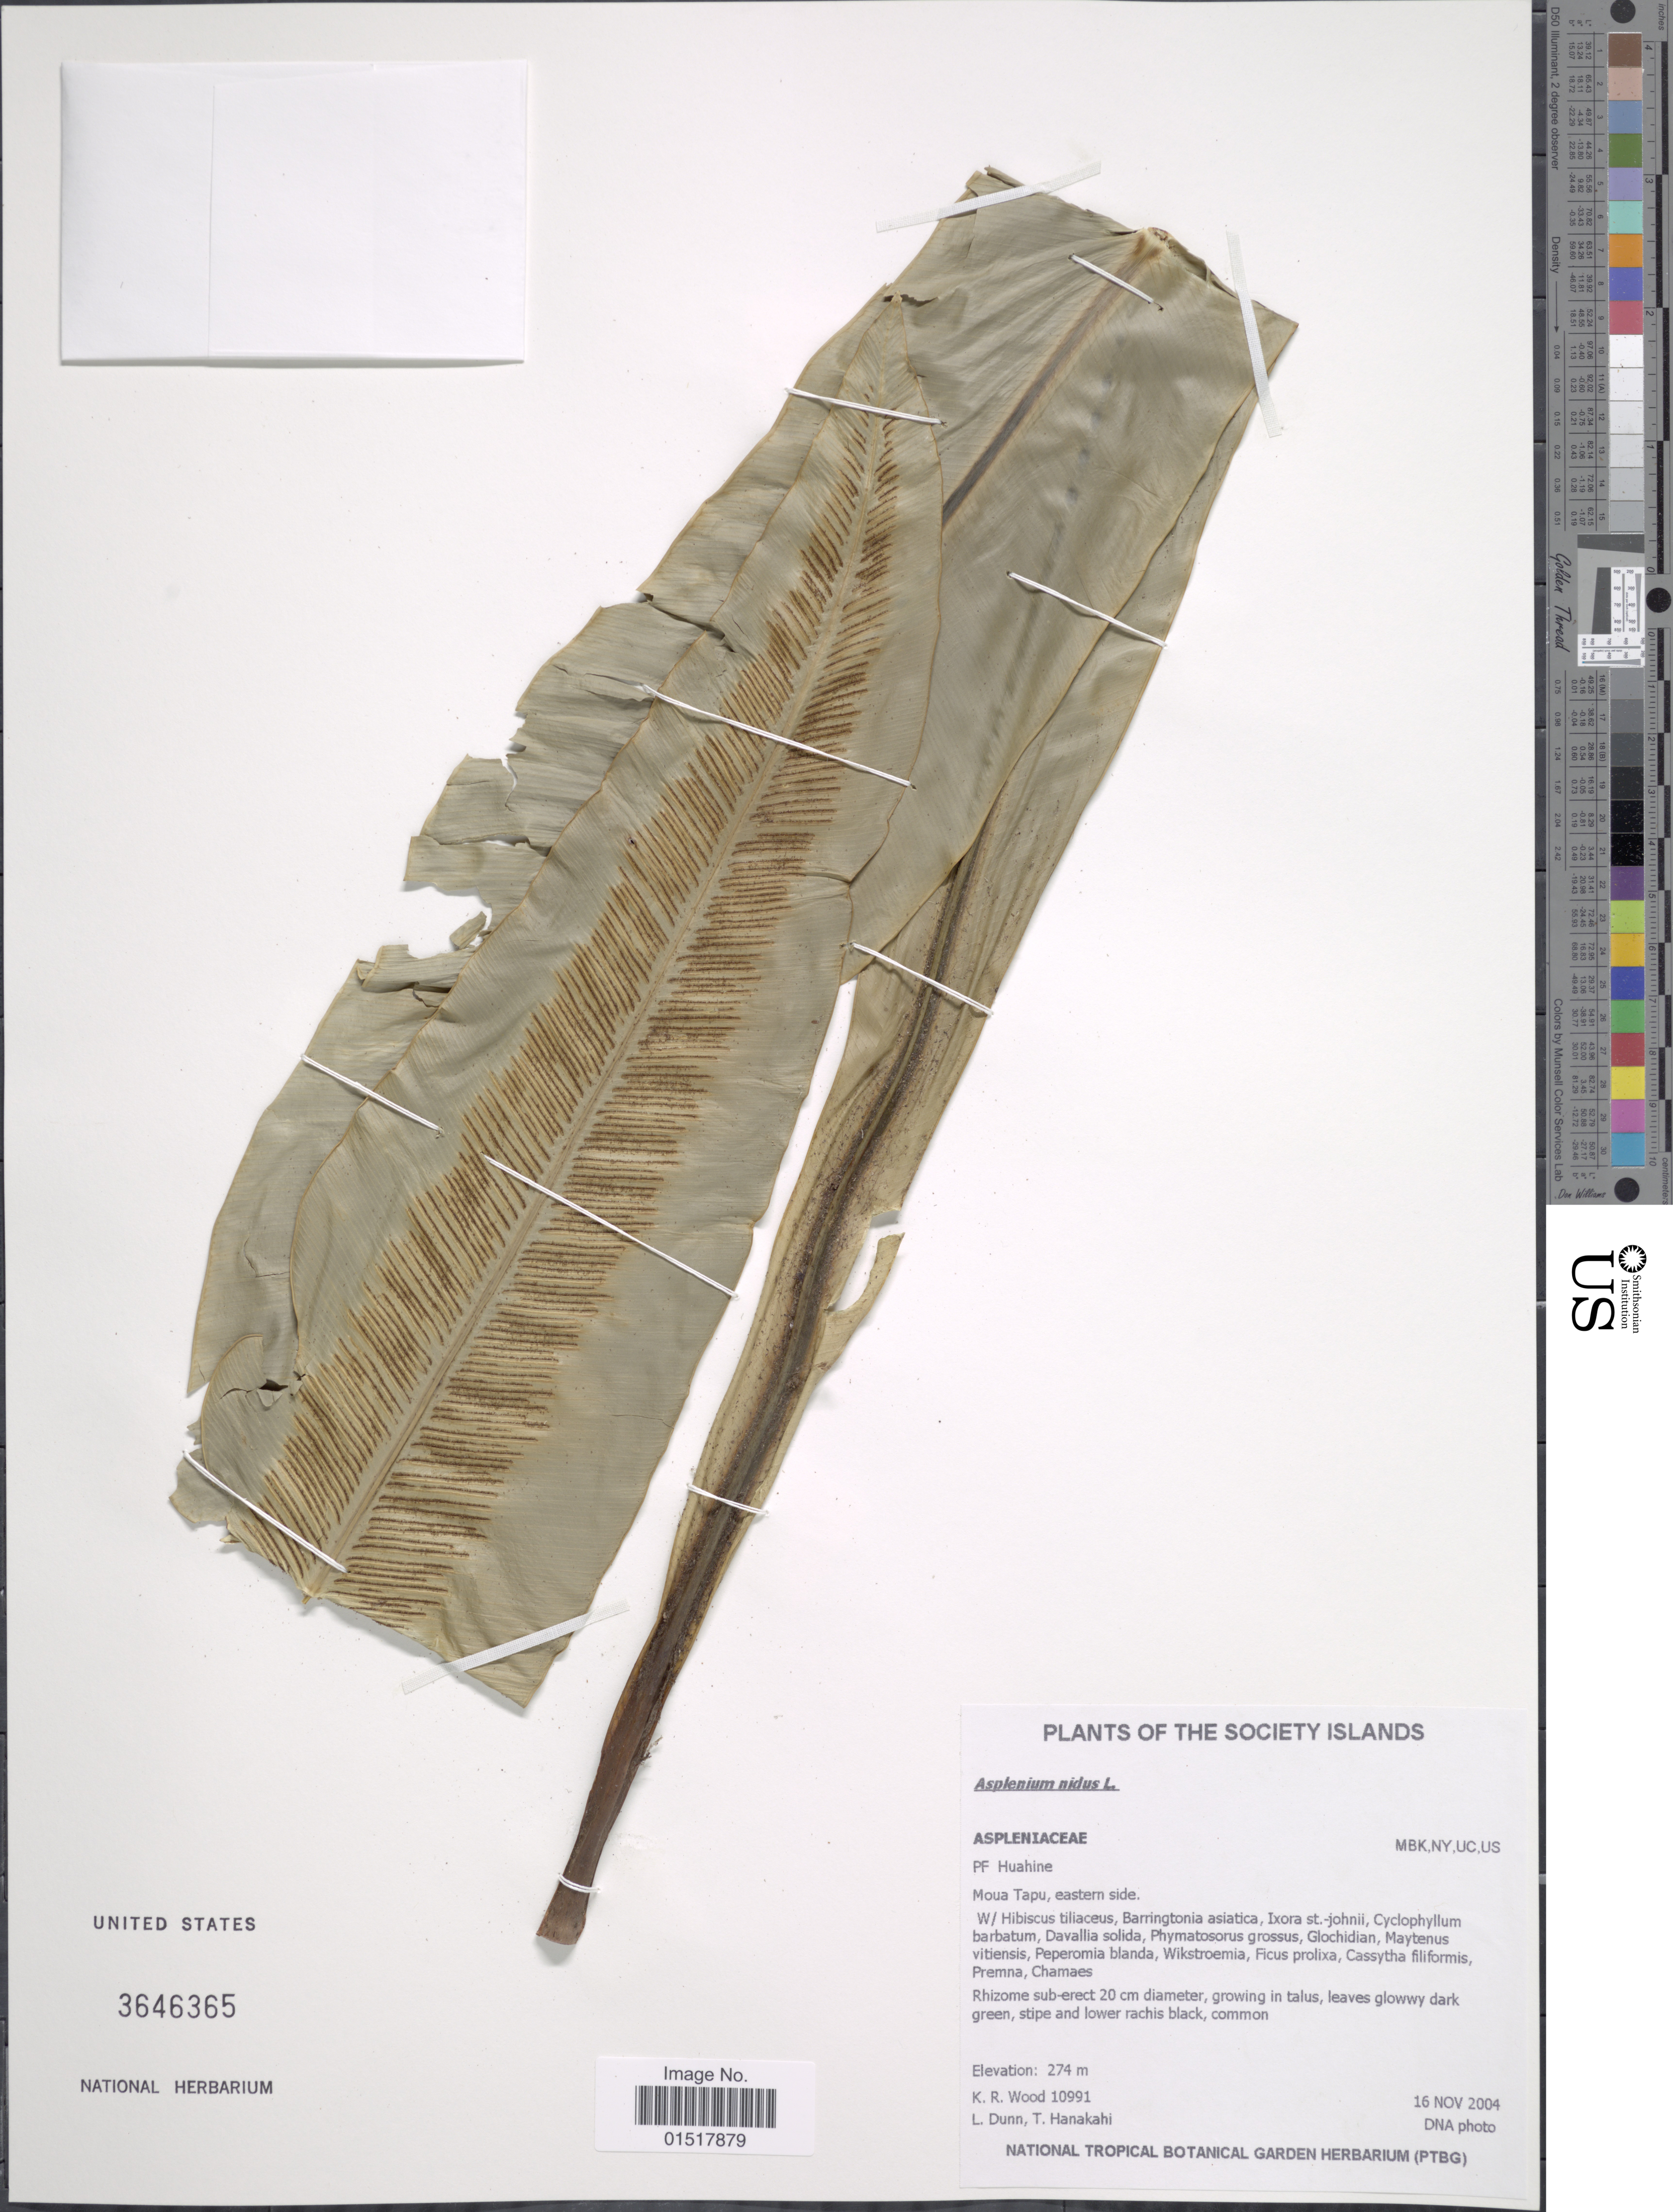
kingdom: Plantae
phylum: Tracheophyta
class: Polypodiopsida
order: Polypodiales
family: Aspleniaceae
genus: Asplenium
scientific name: Asplenium nidus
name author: L.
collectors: K. R. Wood, L. Dunn & T. Hanakahi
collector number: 10991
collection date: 2004-11-16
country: French Polynesia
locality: Society Islands. PF Huahine. Moua Tapu, eastern side.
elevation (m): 274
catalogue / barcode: US 3646365